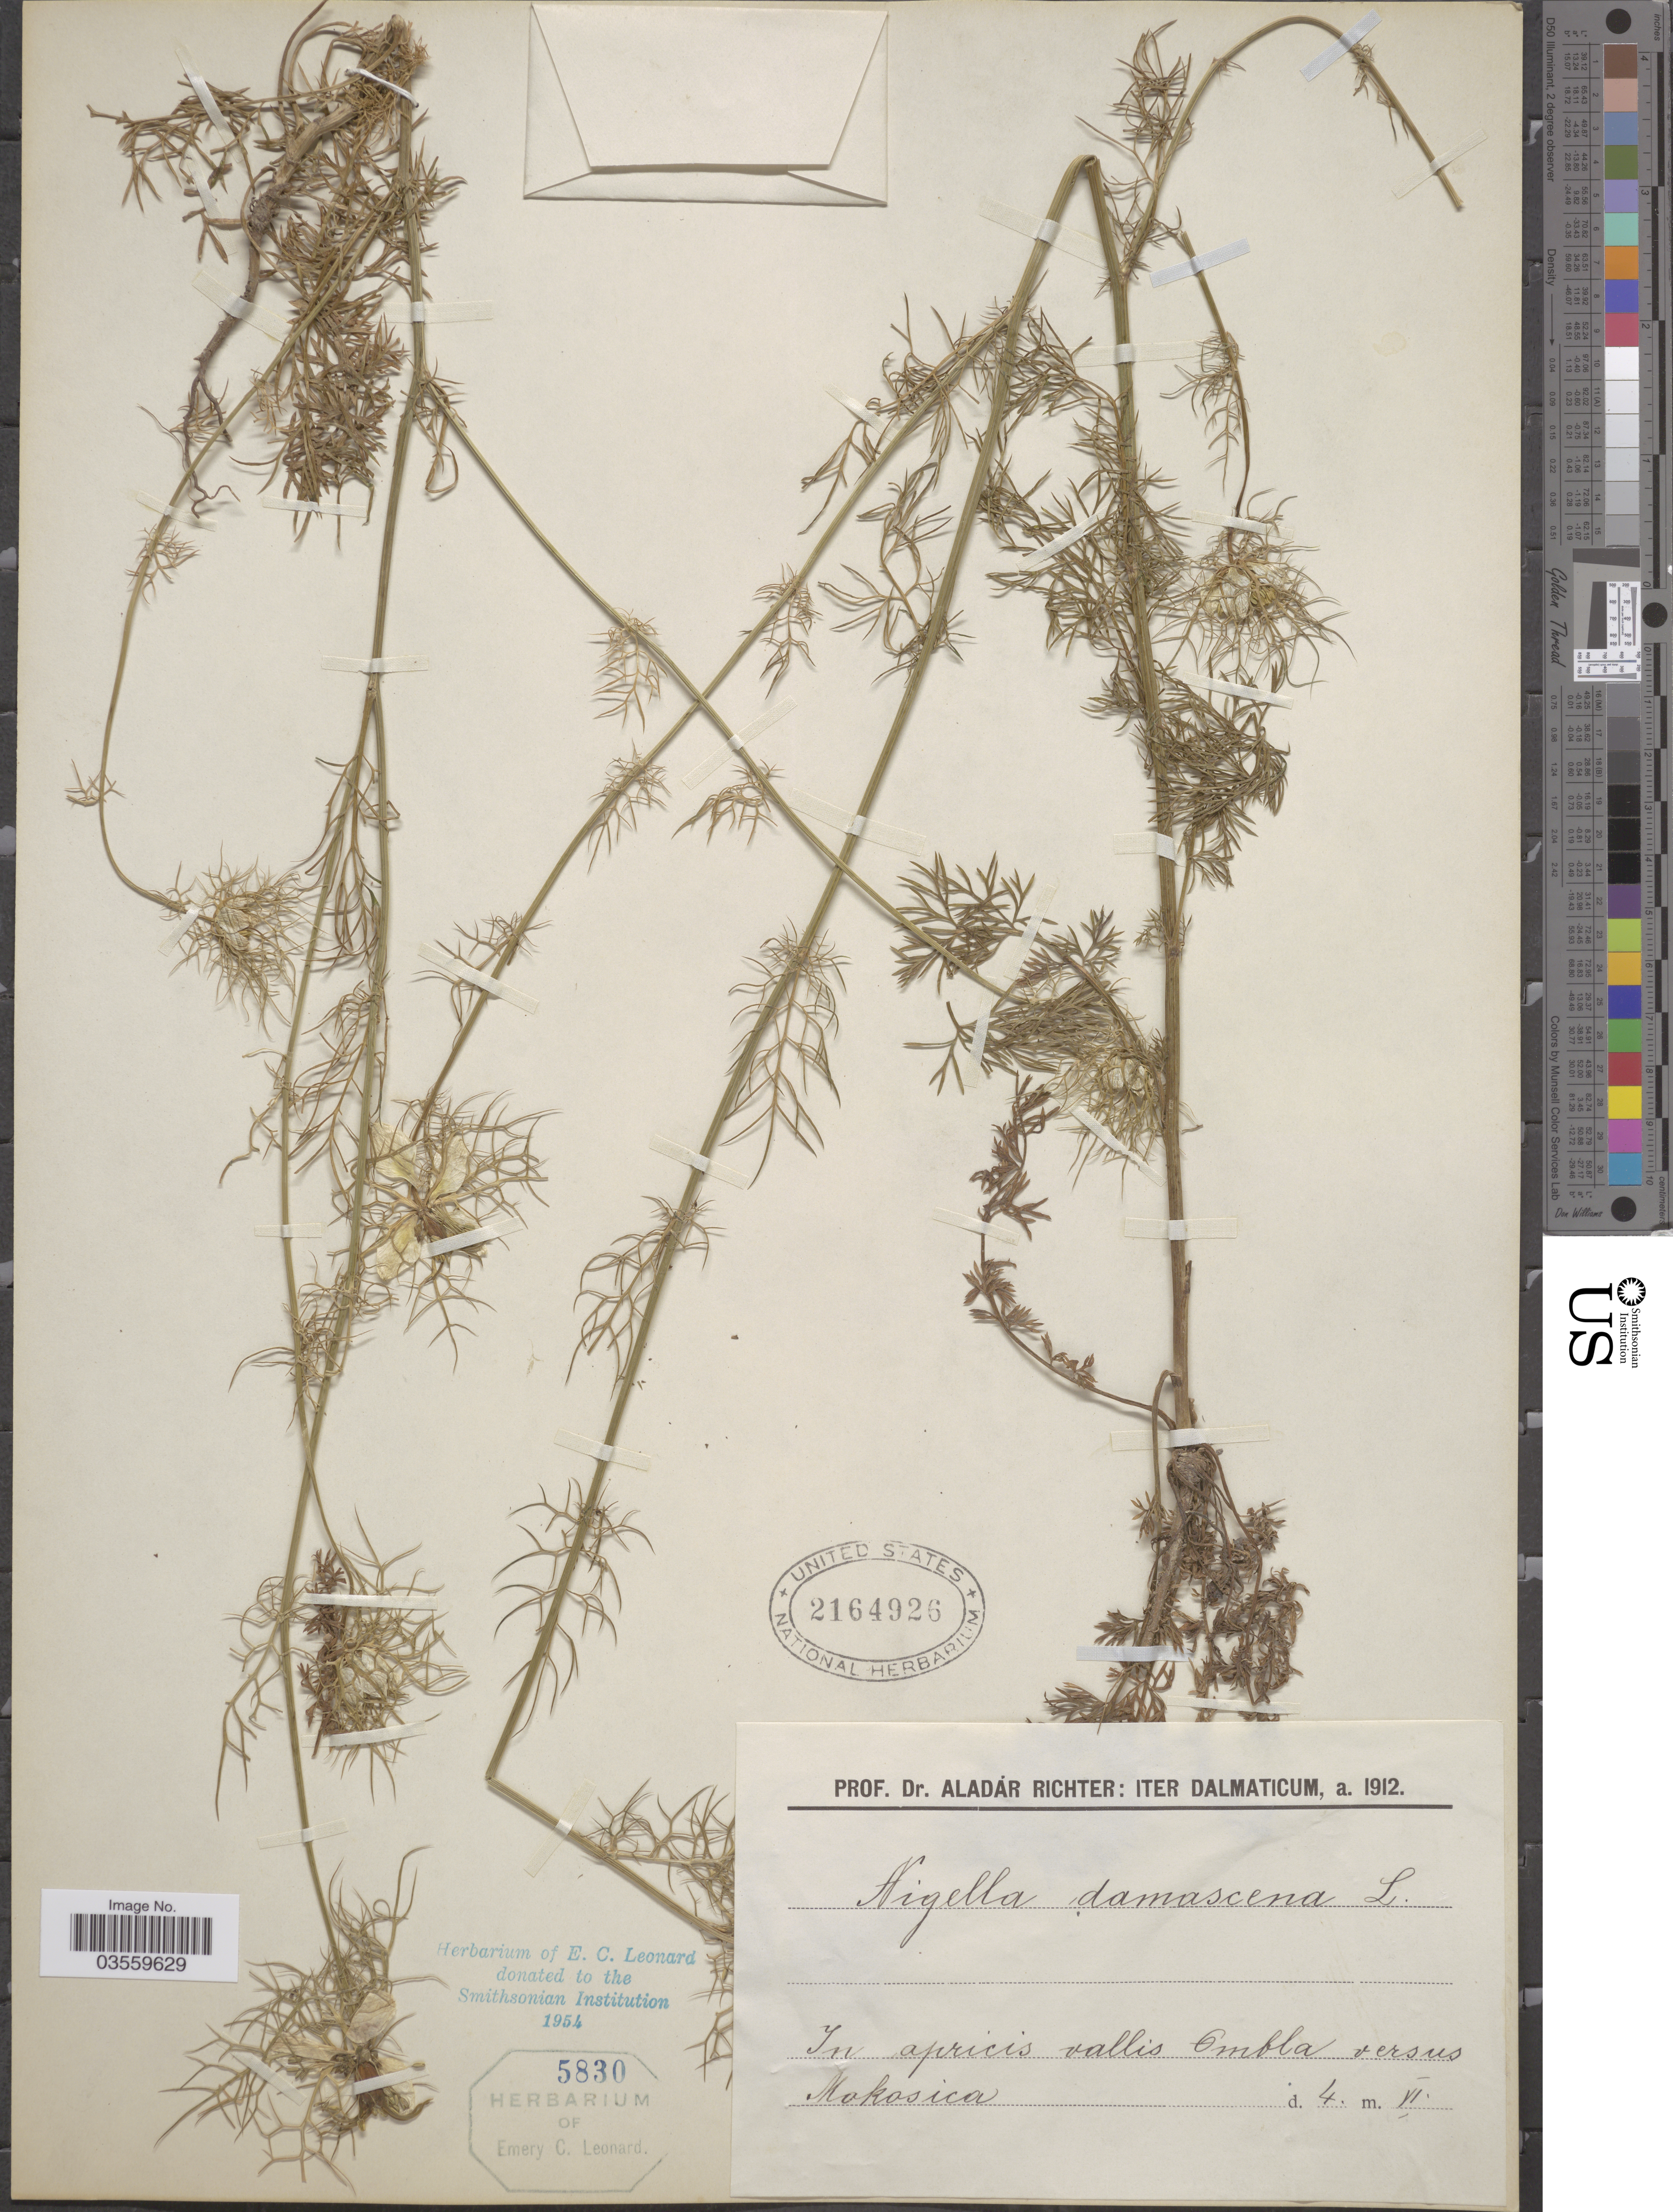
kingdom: Plantae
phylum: Tracheophyta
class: Magnoliopsida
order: Ranunculales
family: Ranunculaceae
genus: Nigella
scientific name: Nigella damascena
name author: L.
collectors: A. Richter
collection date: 1912-06-04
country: Croatia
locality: Dalmaticum. In apricis vallis Ombla [interpreted] versus Mokosica.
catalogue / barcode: US 2164926